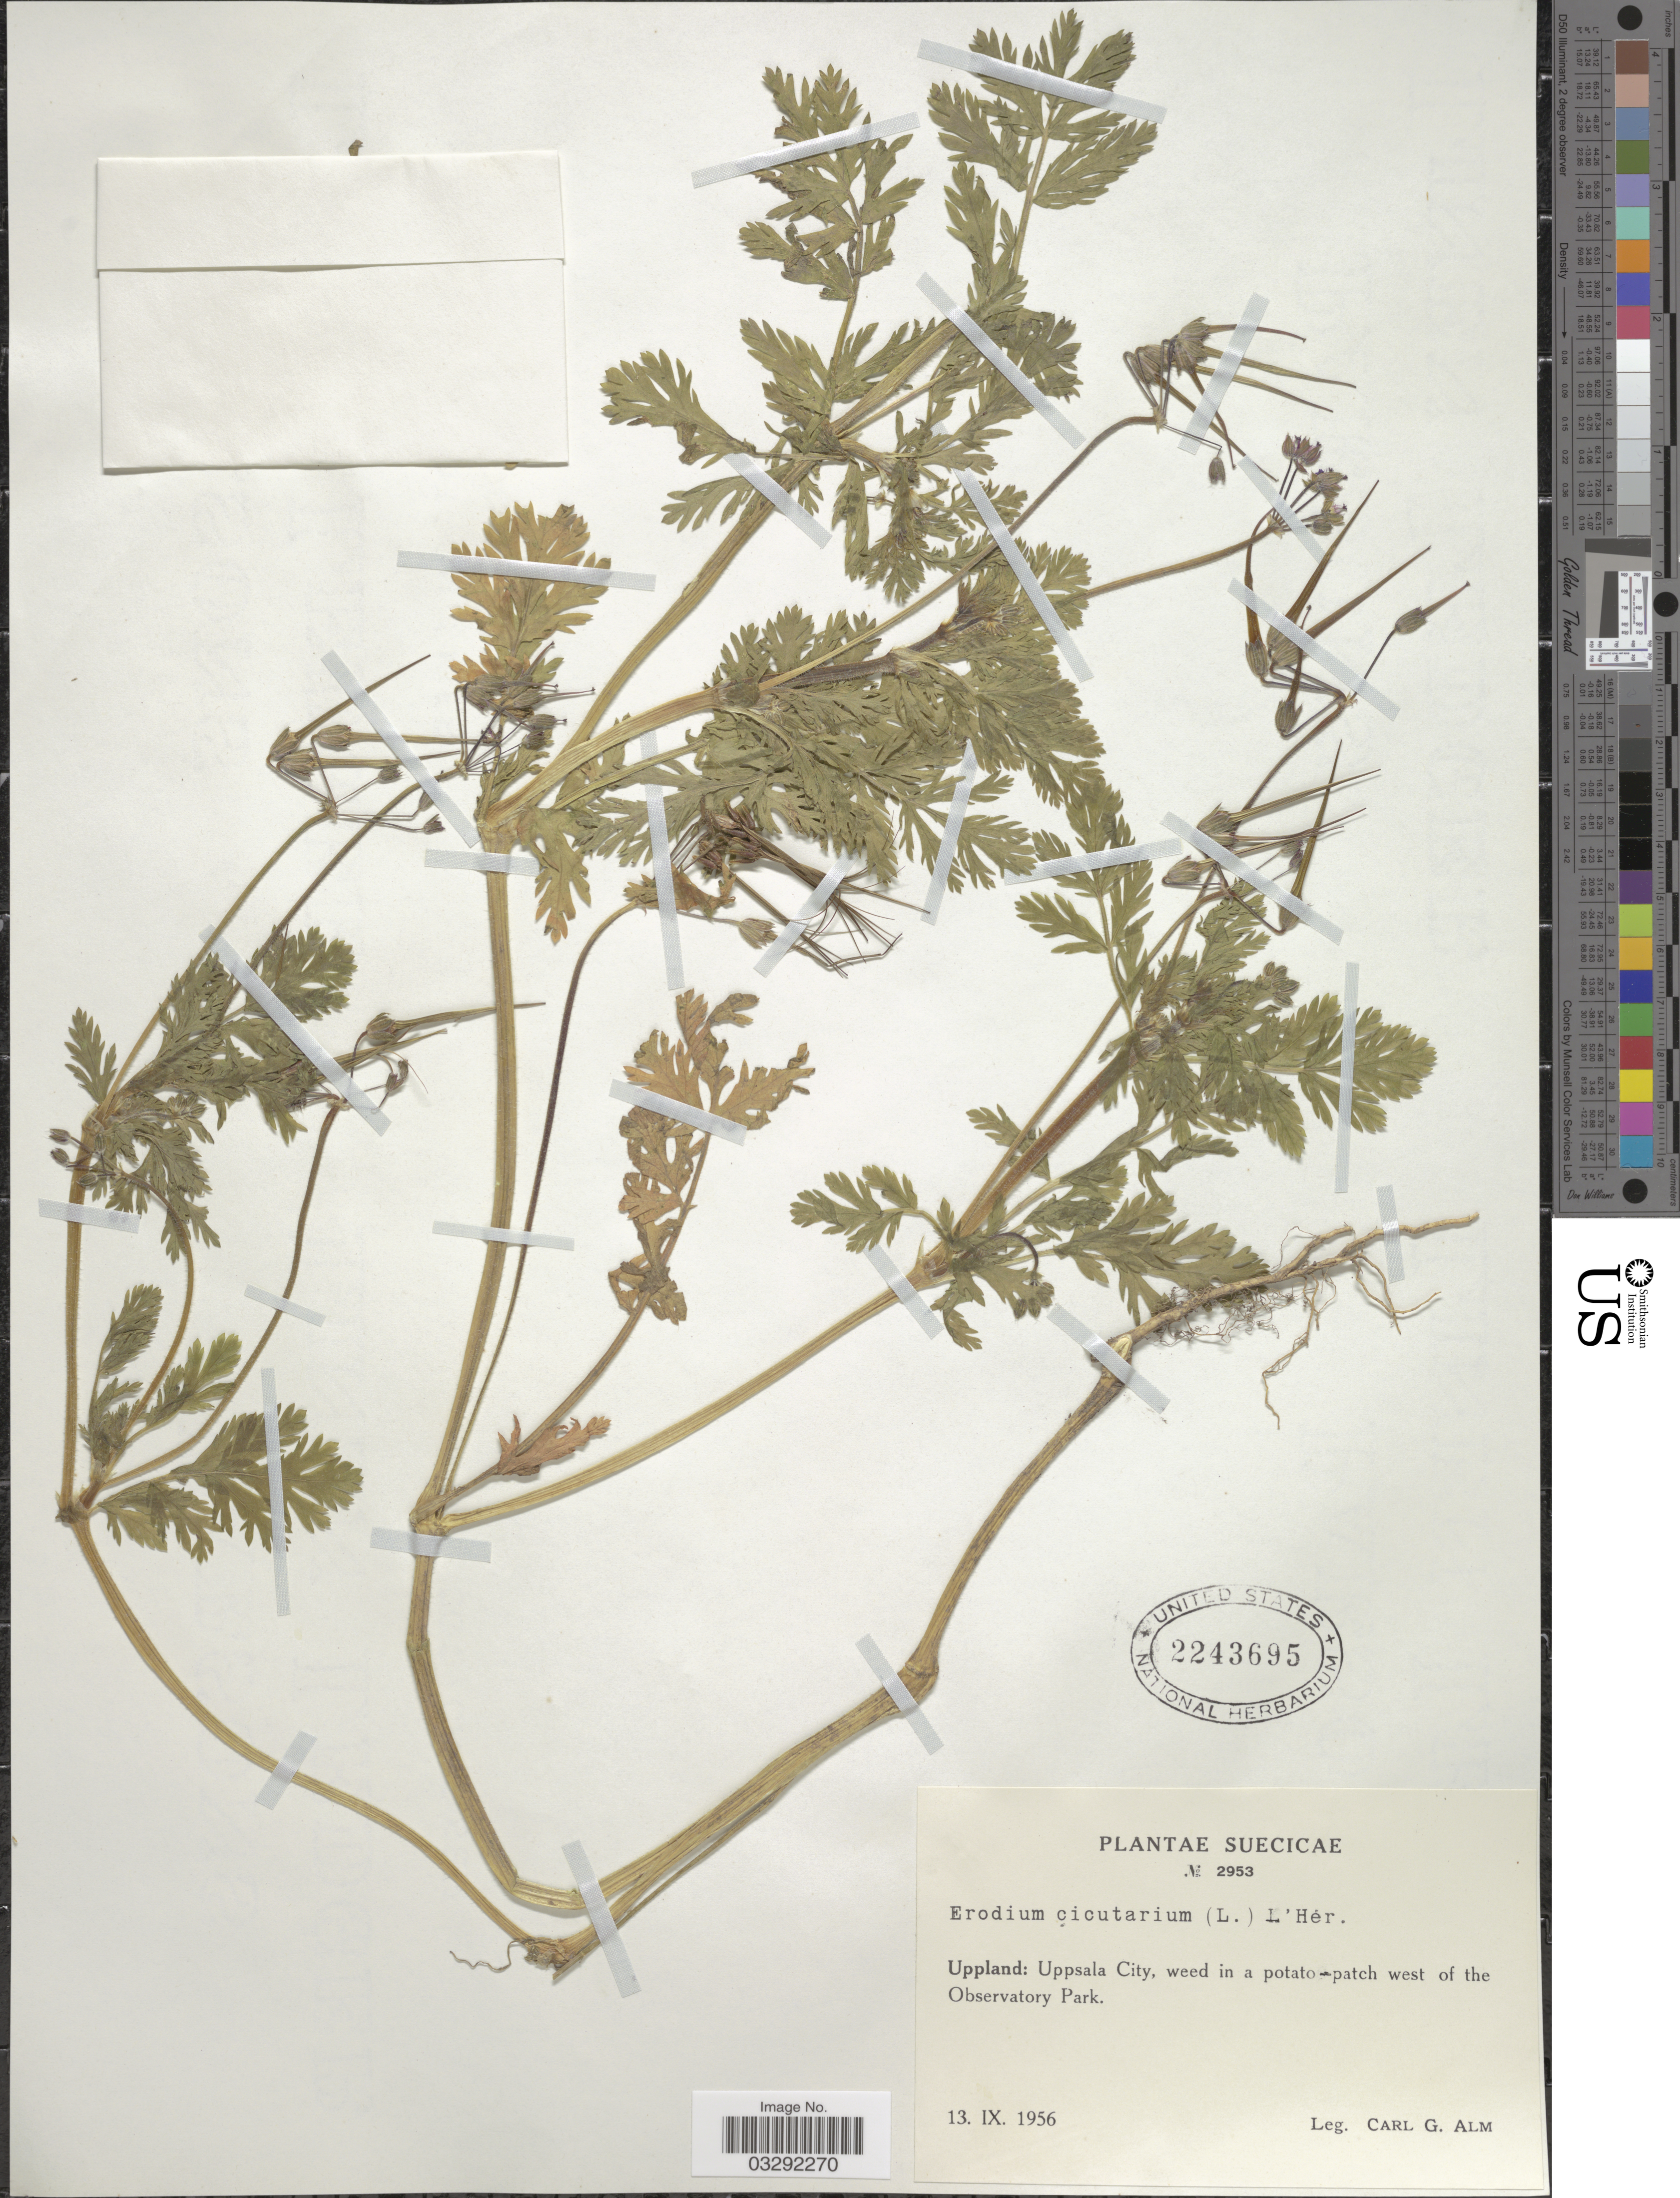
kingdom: Plantae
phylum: Tracheophyta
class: Magnoliopsida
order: Geraniales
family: Geraniaceae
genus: Erodium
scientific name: Erodium cicutarium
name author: (L.) L'Hér.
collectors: C. G. Alm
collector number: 2953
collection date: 1956-09-13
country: Sweden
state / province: Uppsala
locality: Suecicae. Uppland: Uppsala City, west of the Observatory Park.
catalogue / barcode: US 2243695